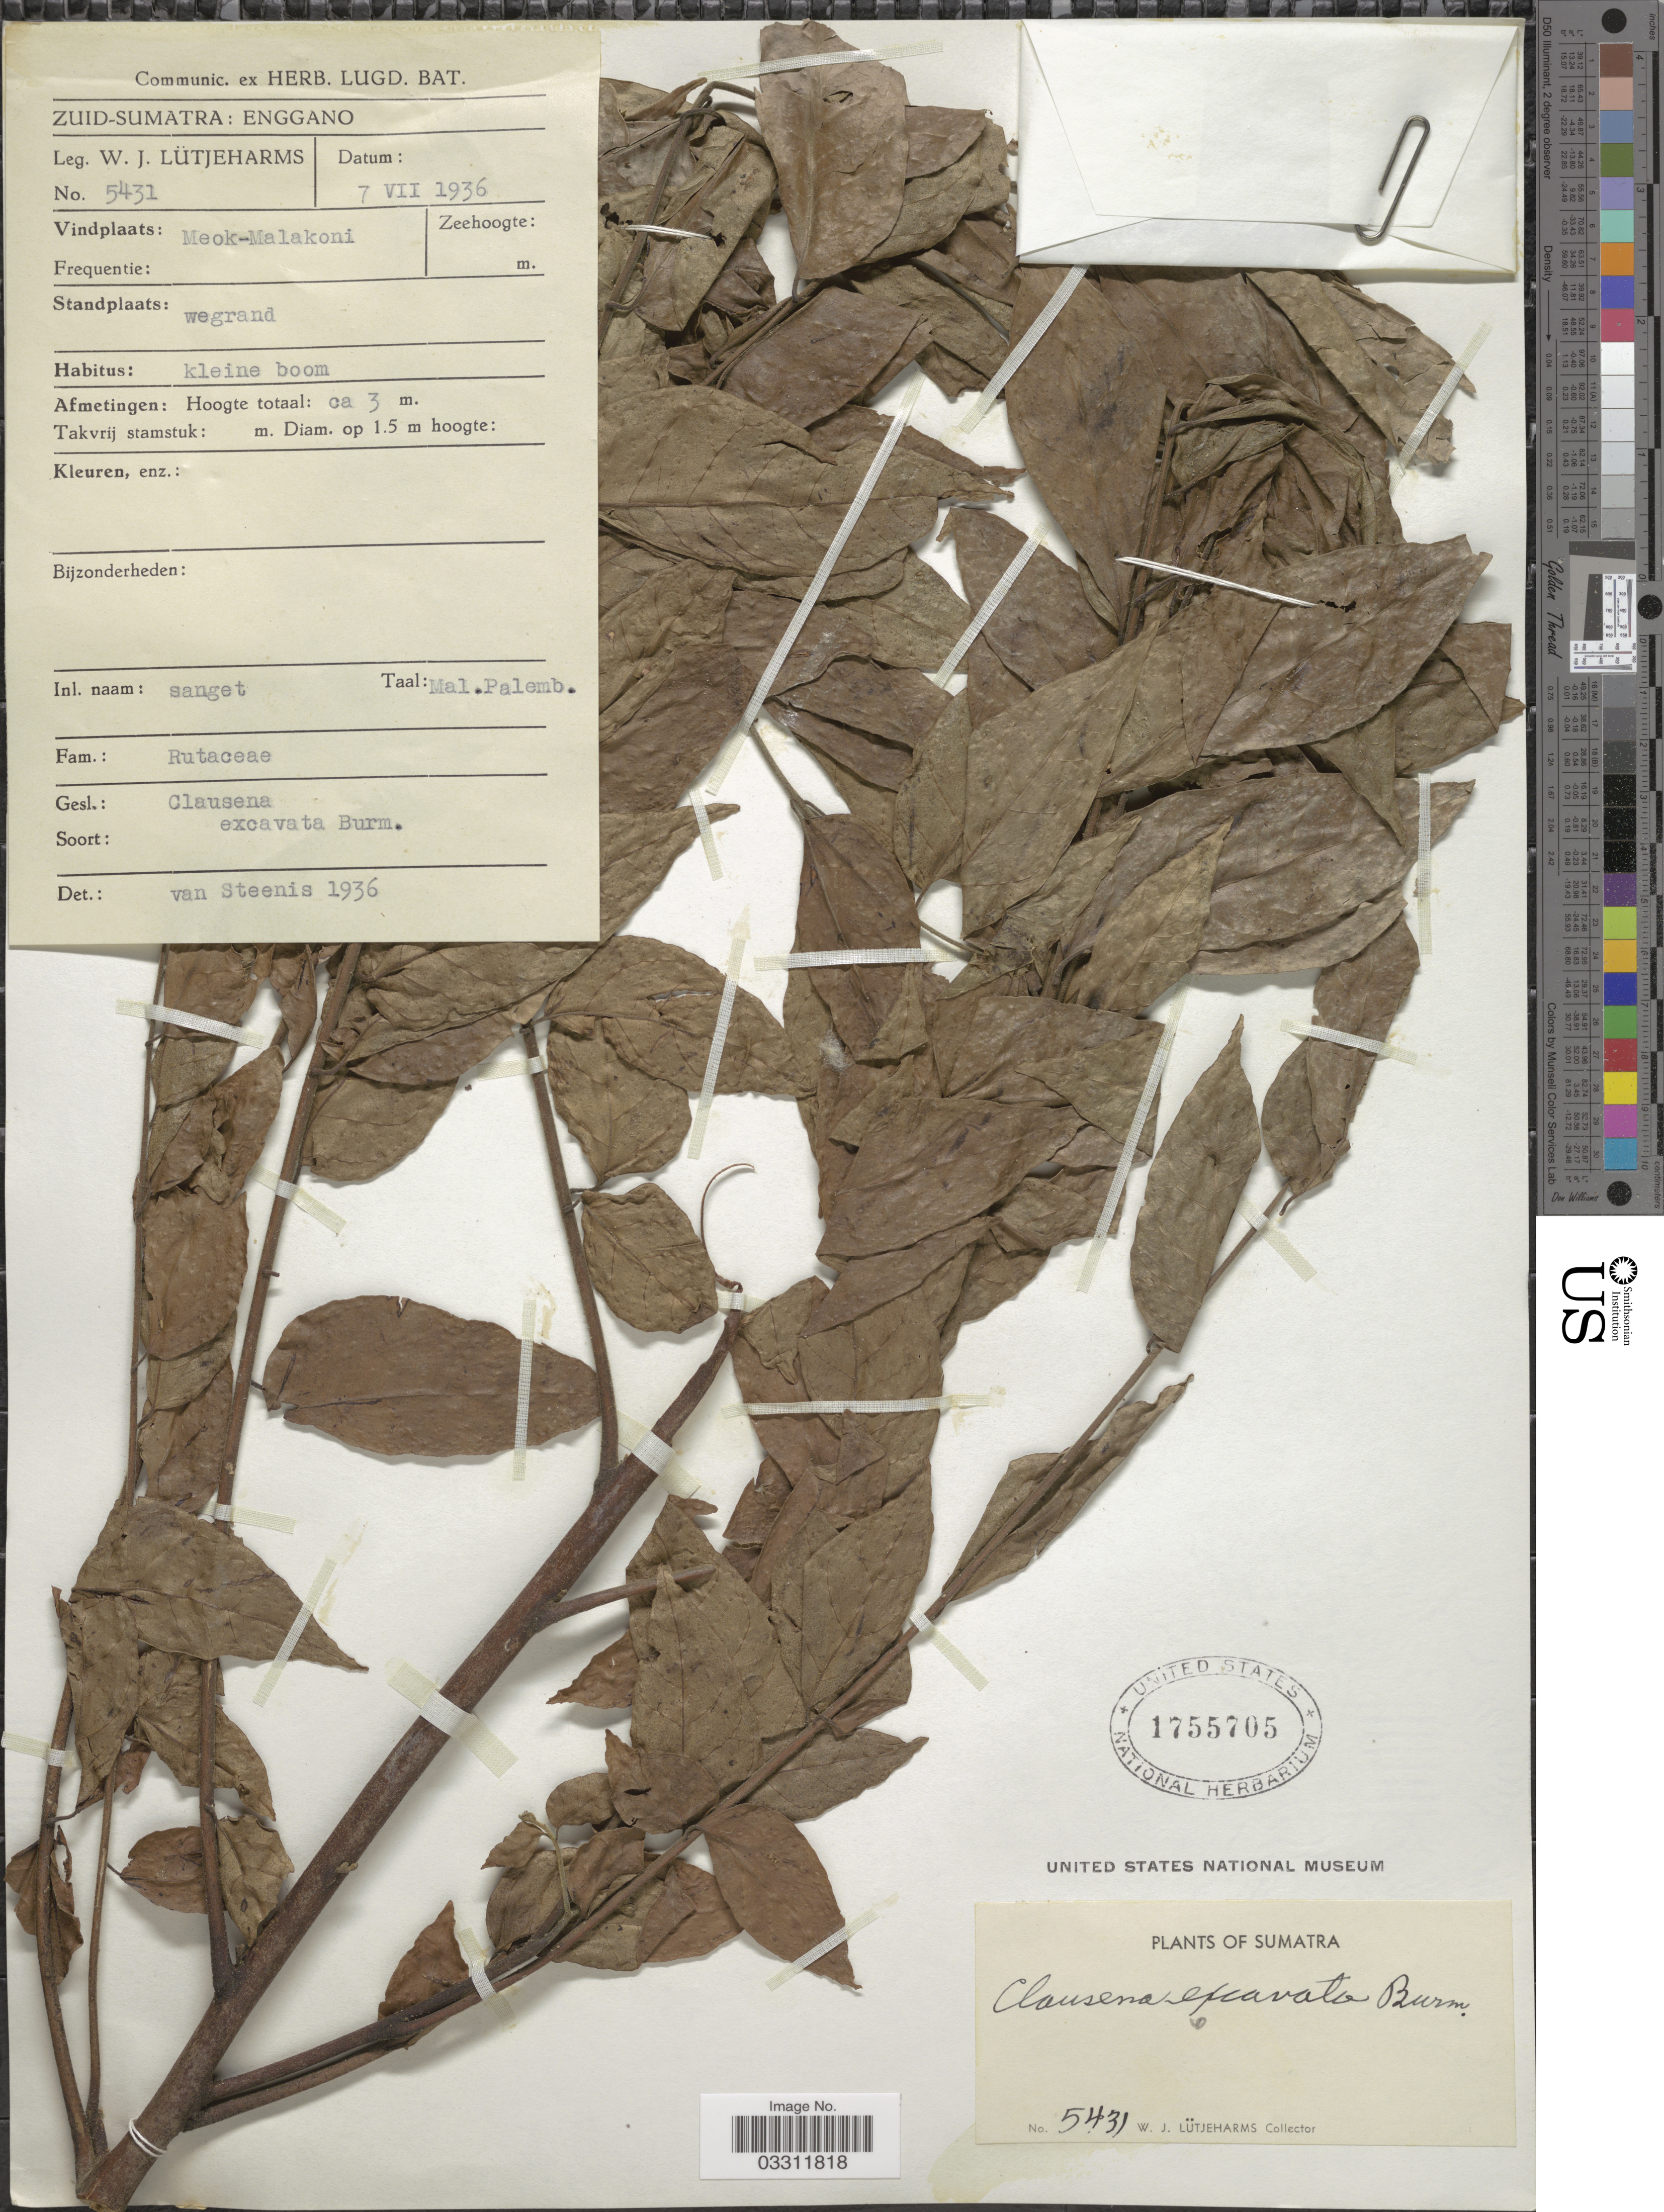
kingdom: Plantae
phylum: Tracheophyta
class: Magnoliopsida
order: Sapindales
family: Rutaceae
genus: Clausena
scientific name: Clausena excavata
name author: Burm. f.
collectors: W. Lütjeharms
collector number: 5431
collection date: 1936-07-07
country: Indonesia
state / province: Sumatra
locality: Zuid-Sumatra: Enggano. Meok-Malakoni.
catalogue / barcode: US 1755705